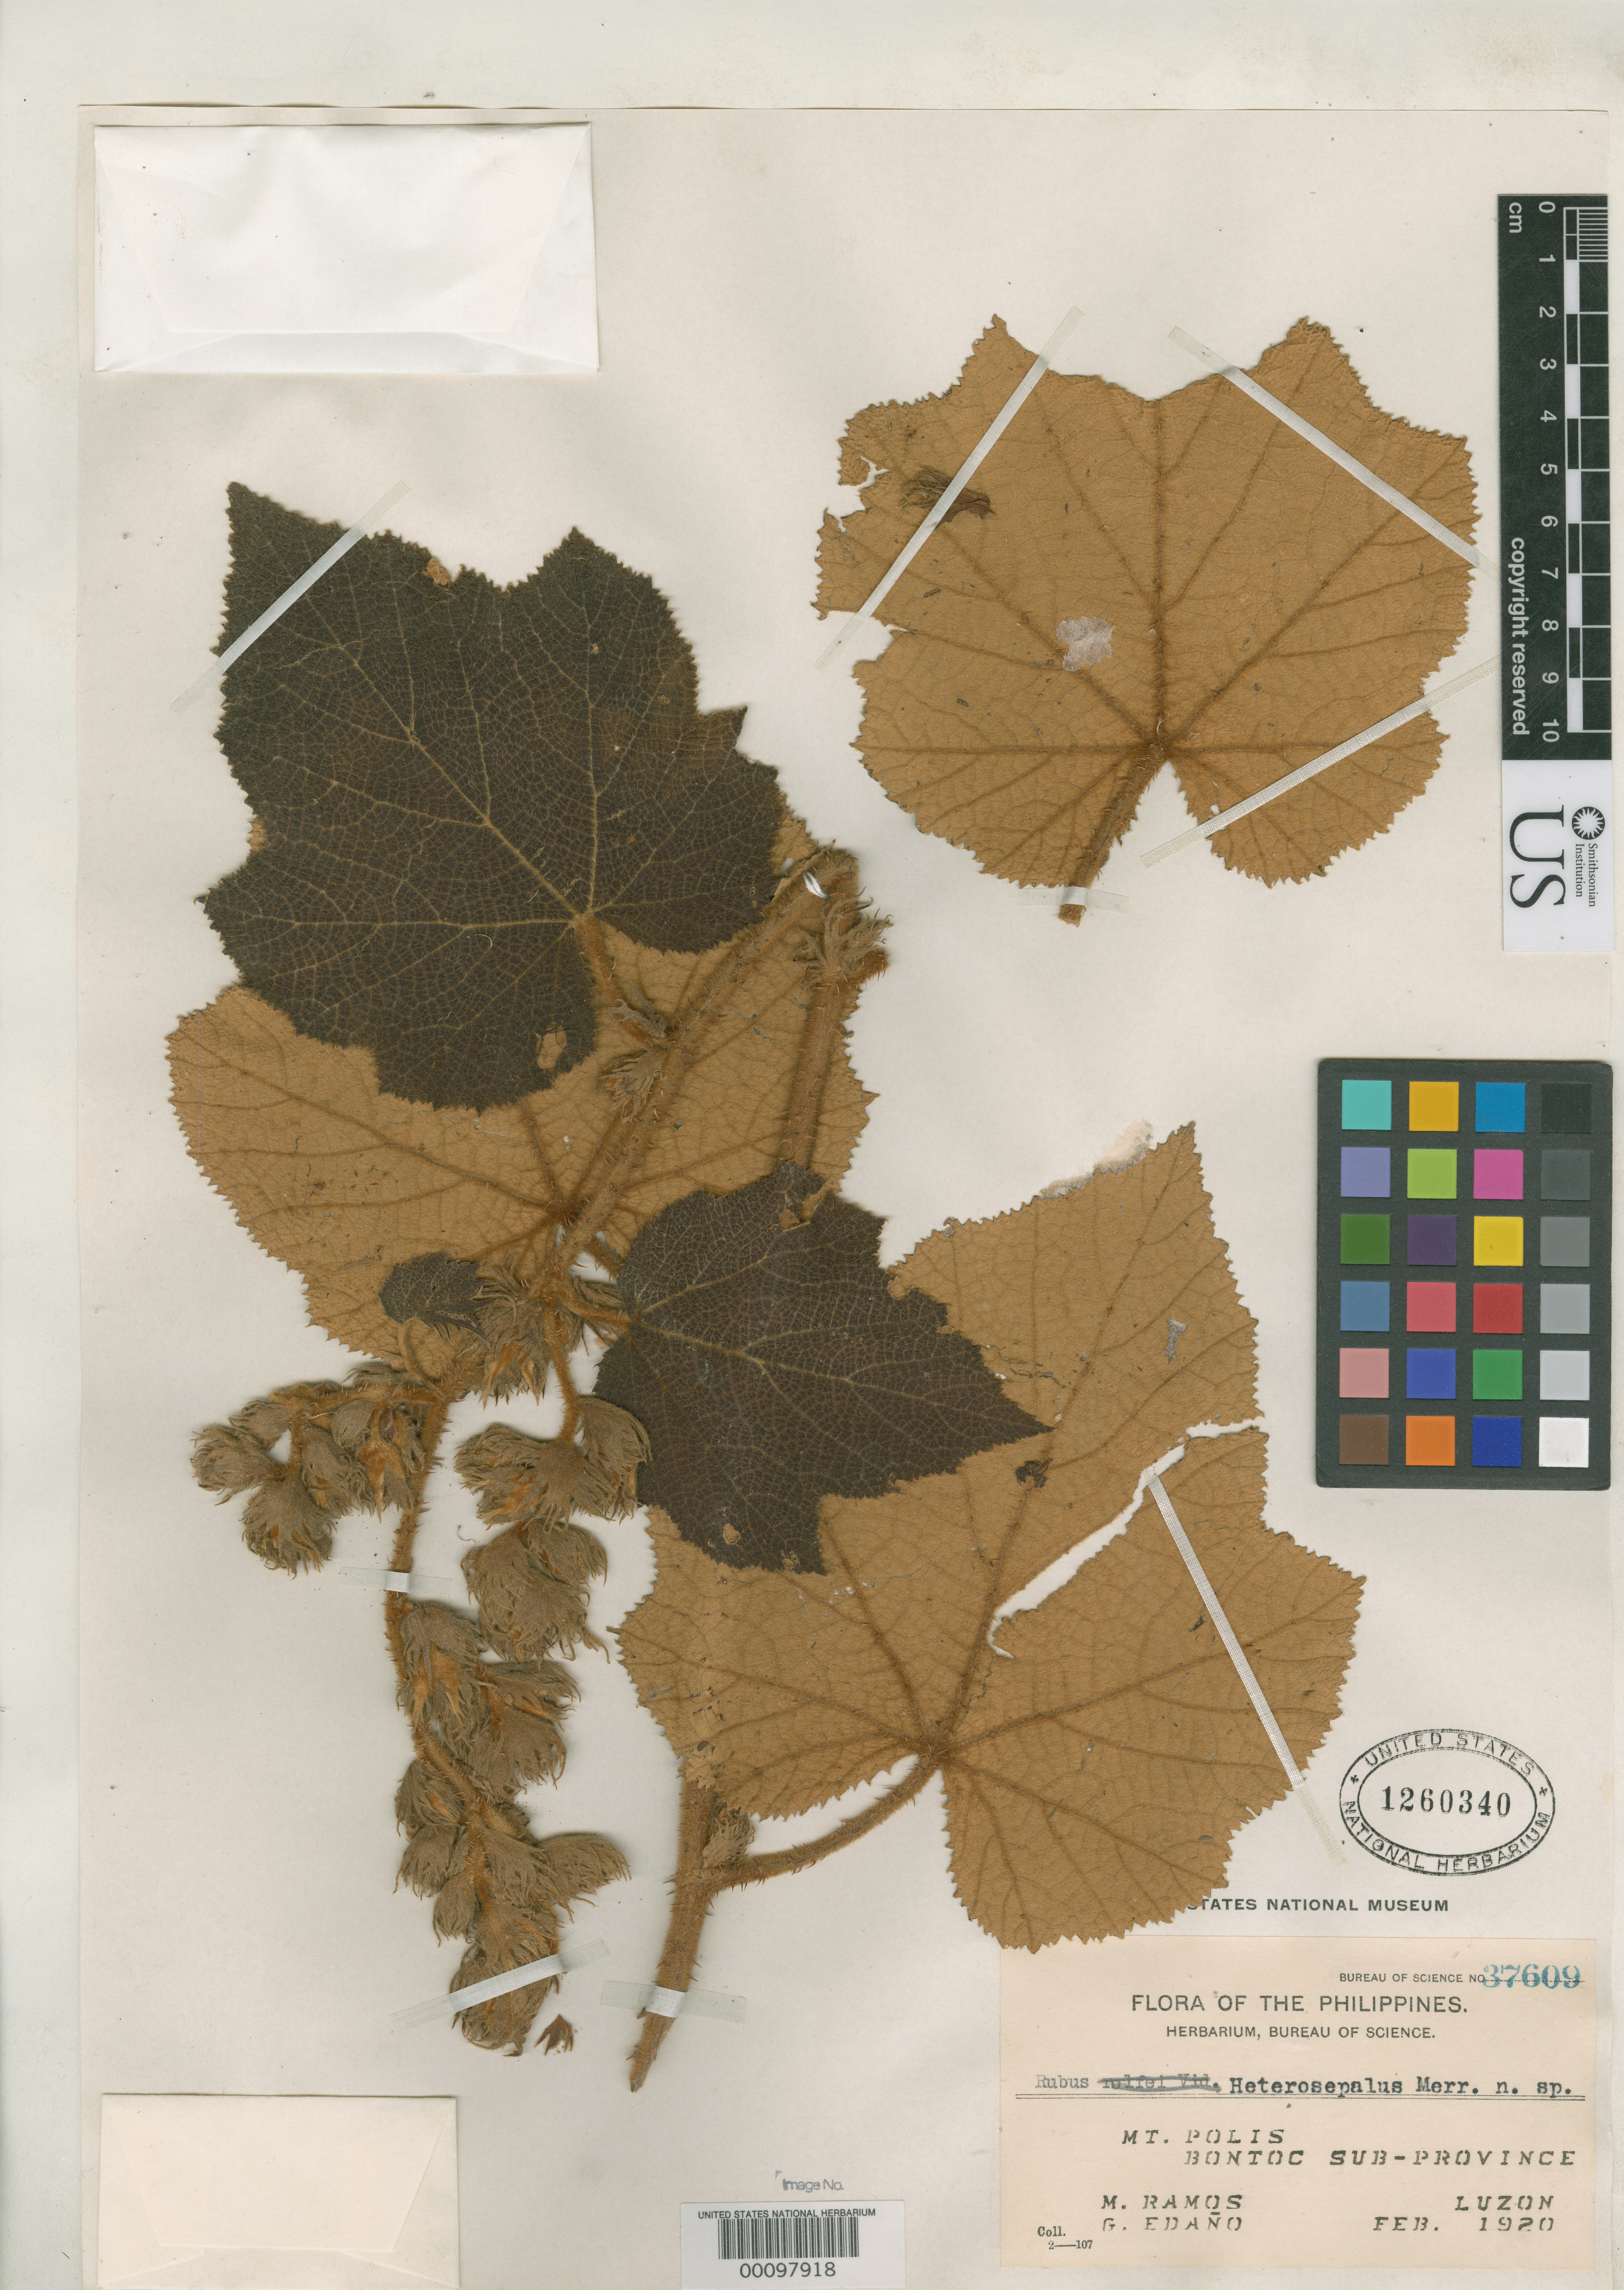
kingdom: Plantae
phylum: Tracheophyta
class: Magnoliopsida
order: Rosales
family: Rosaceae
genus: Rubus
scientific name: Rubus heterosepalus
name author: Merr.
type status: Isotype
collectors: M. Ramos & G. E. Edaño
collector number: Bur. Sci. 37609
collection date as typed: Feb 1920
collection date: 1920-02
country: Philippines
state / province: Cordillera (Administrative Region)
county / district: Mountain province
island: Luzon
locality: Mt. Polis, Bontoc Subprov.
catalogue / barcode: US 1260340